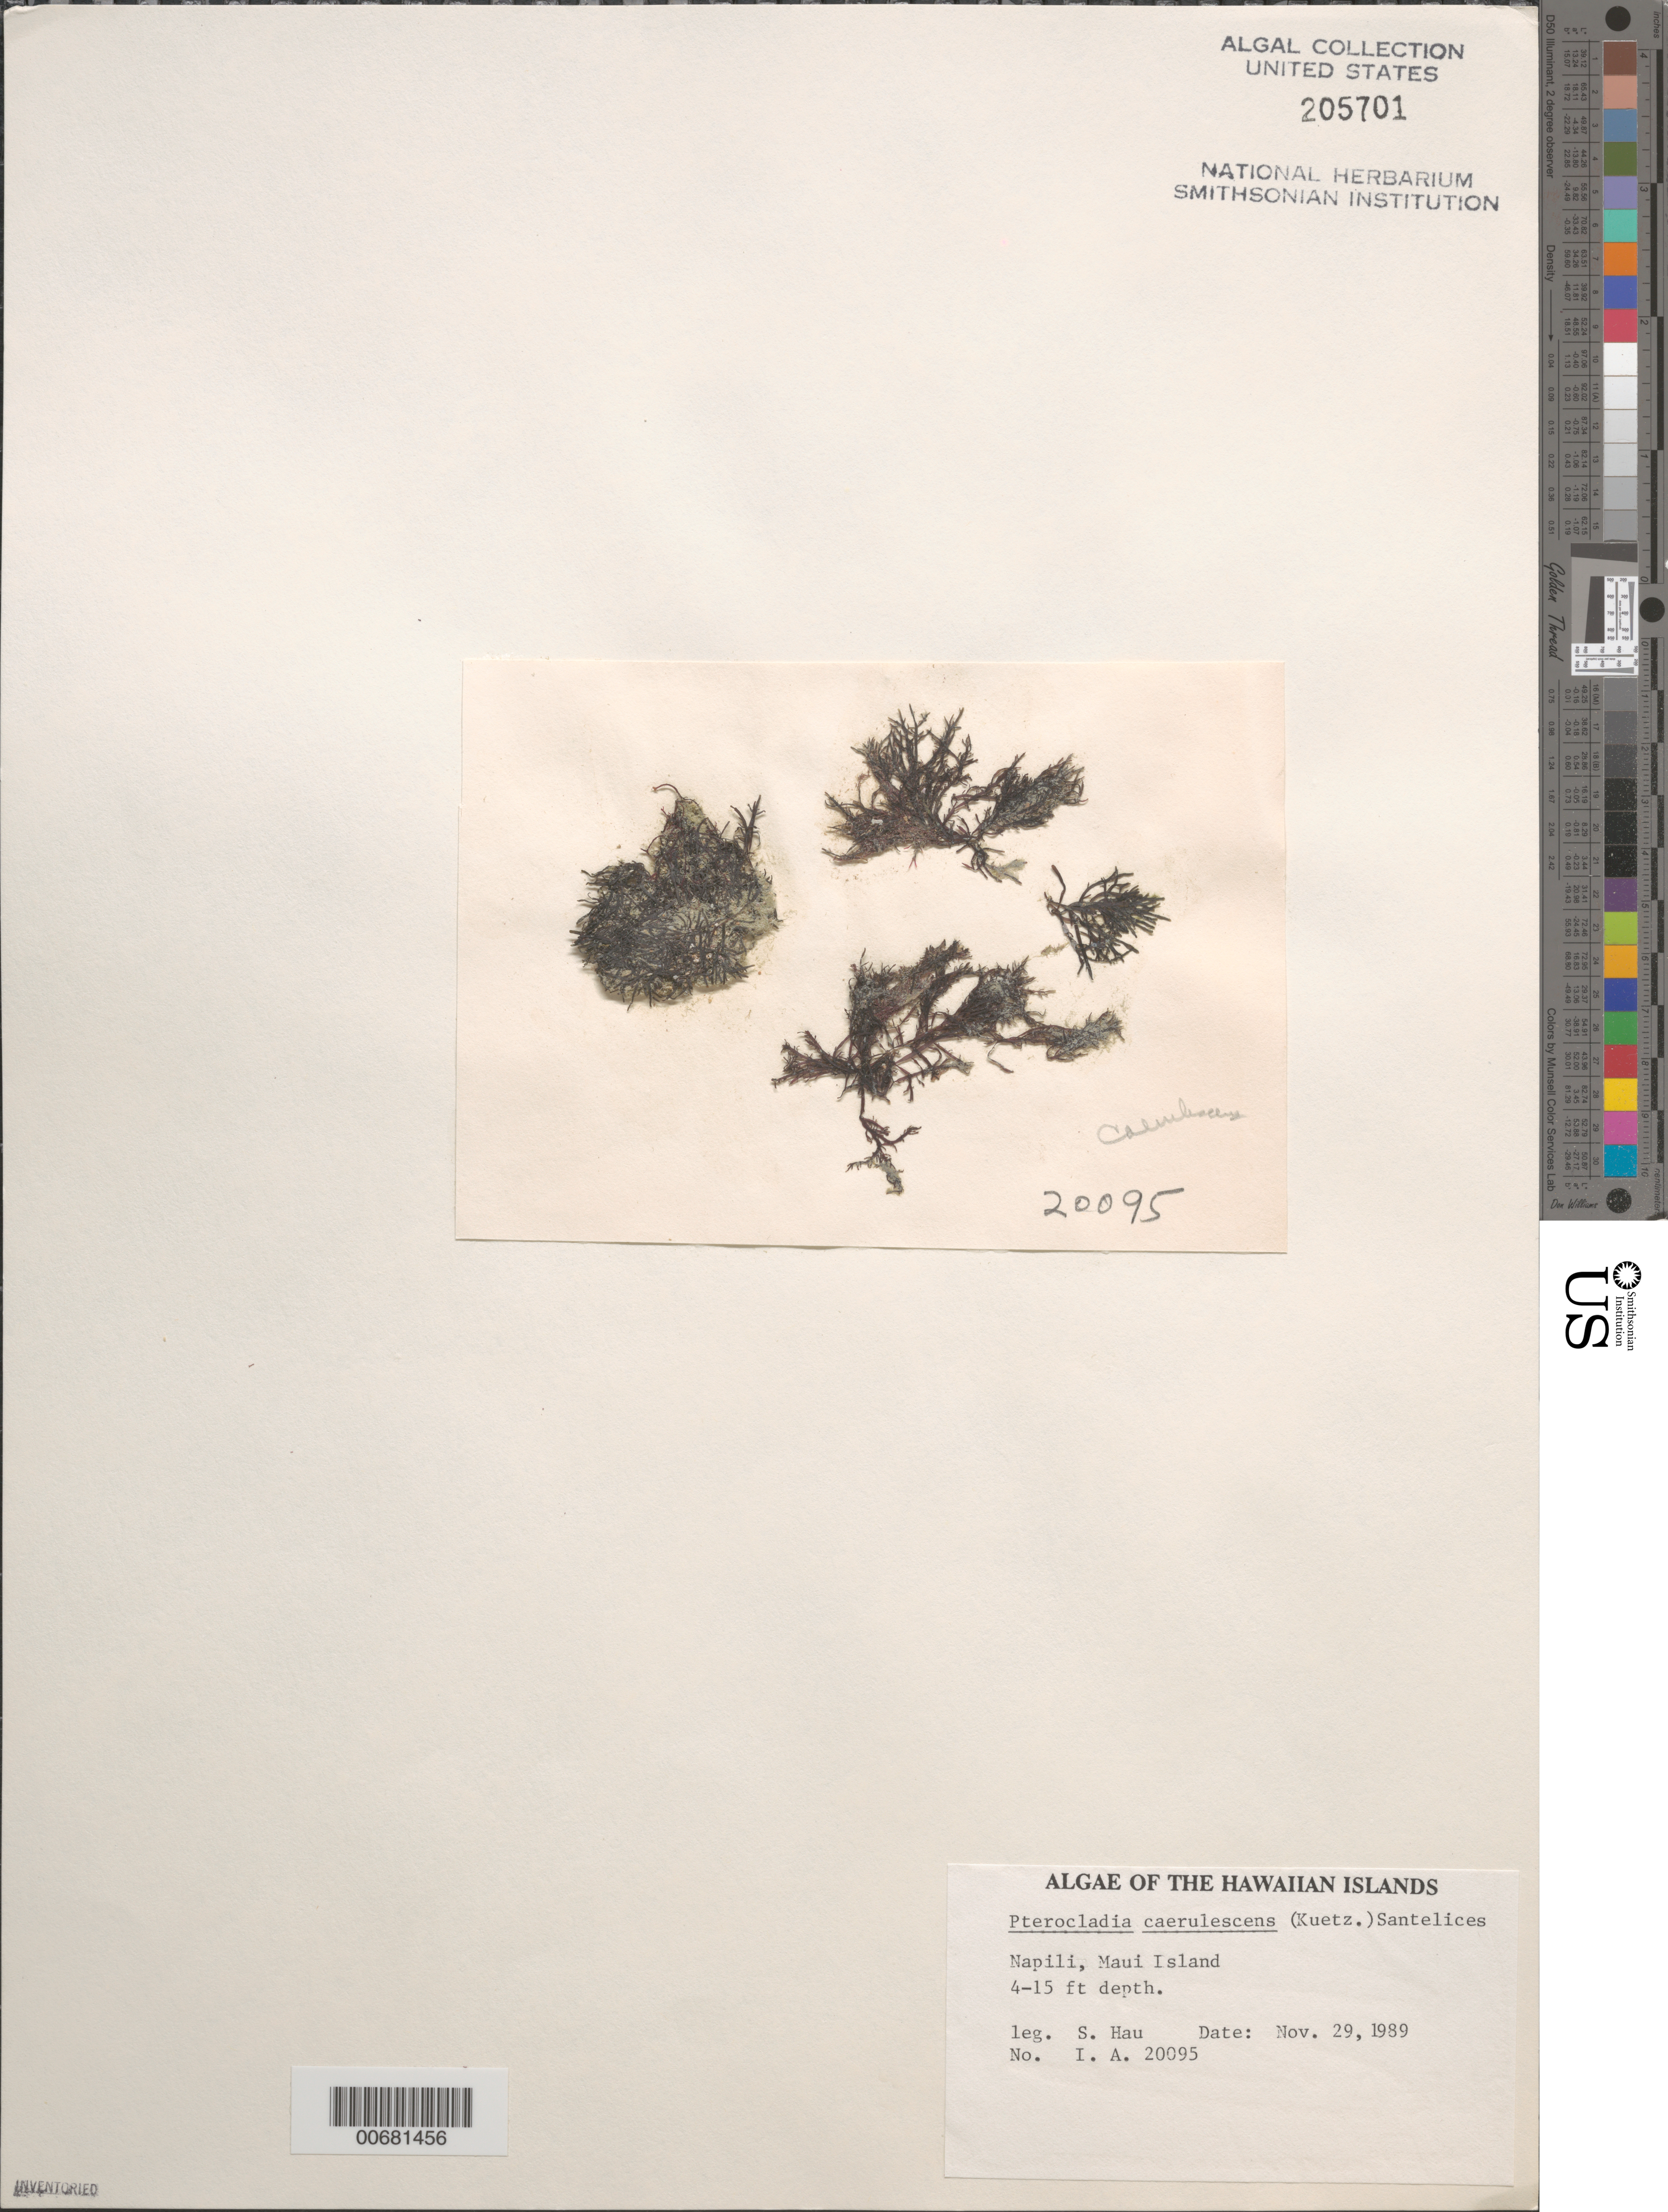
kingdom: Plantae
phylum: Rhodophyta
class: Florideophyceae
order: Gelidiales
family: Pterocladiaceae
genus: Pterocladiella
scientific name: Pterocladiella caerulescens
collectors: S. Hau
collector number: IAA 20095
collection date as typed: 29 Nov 1989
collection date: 1989-11-29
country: United States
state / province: Hawaii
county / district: Maui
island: Maui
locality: Napili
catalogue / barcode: US 205701